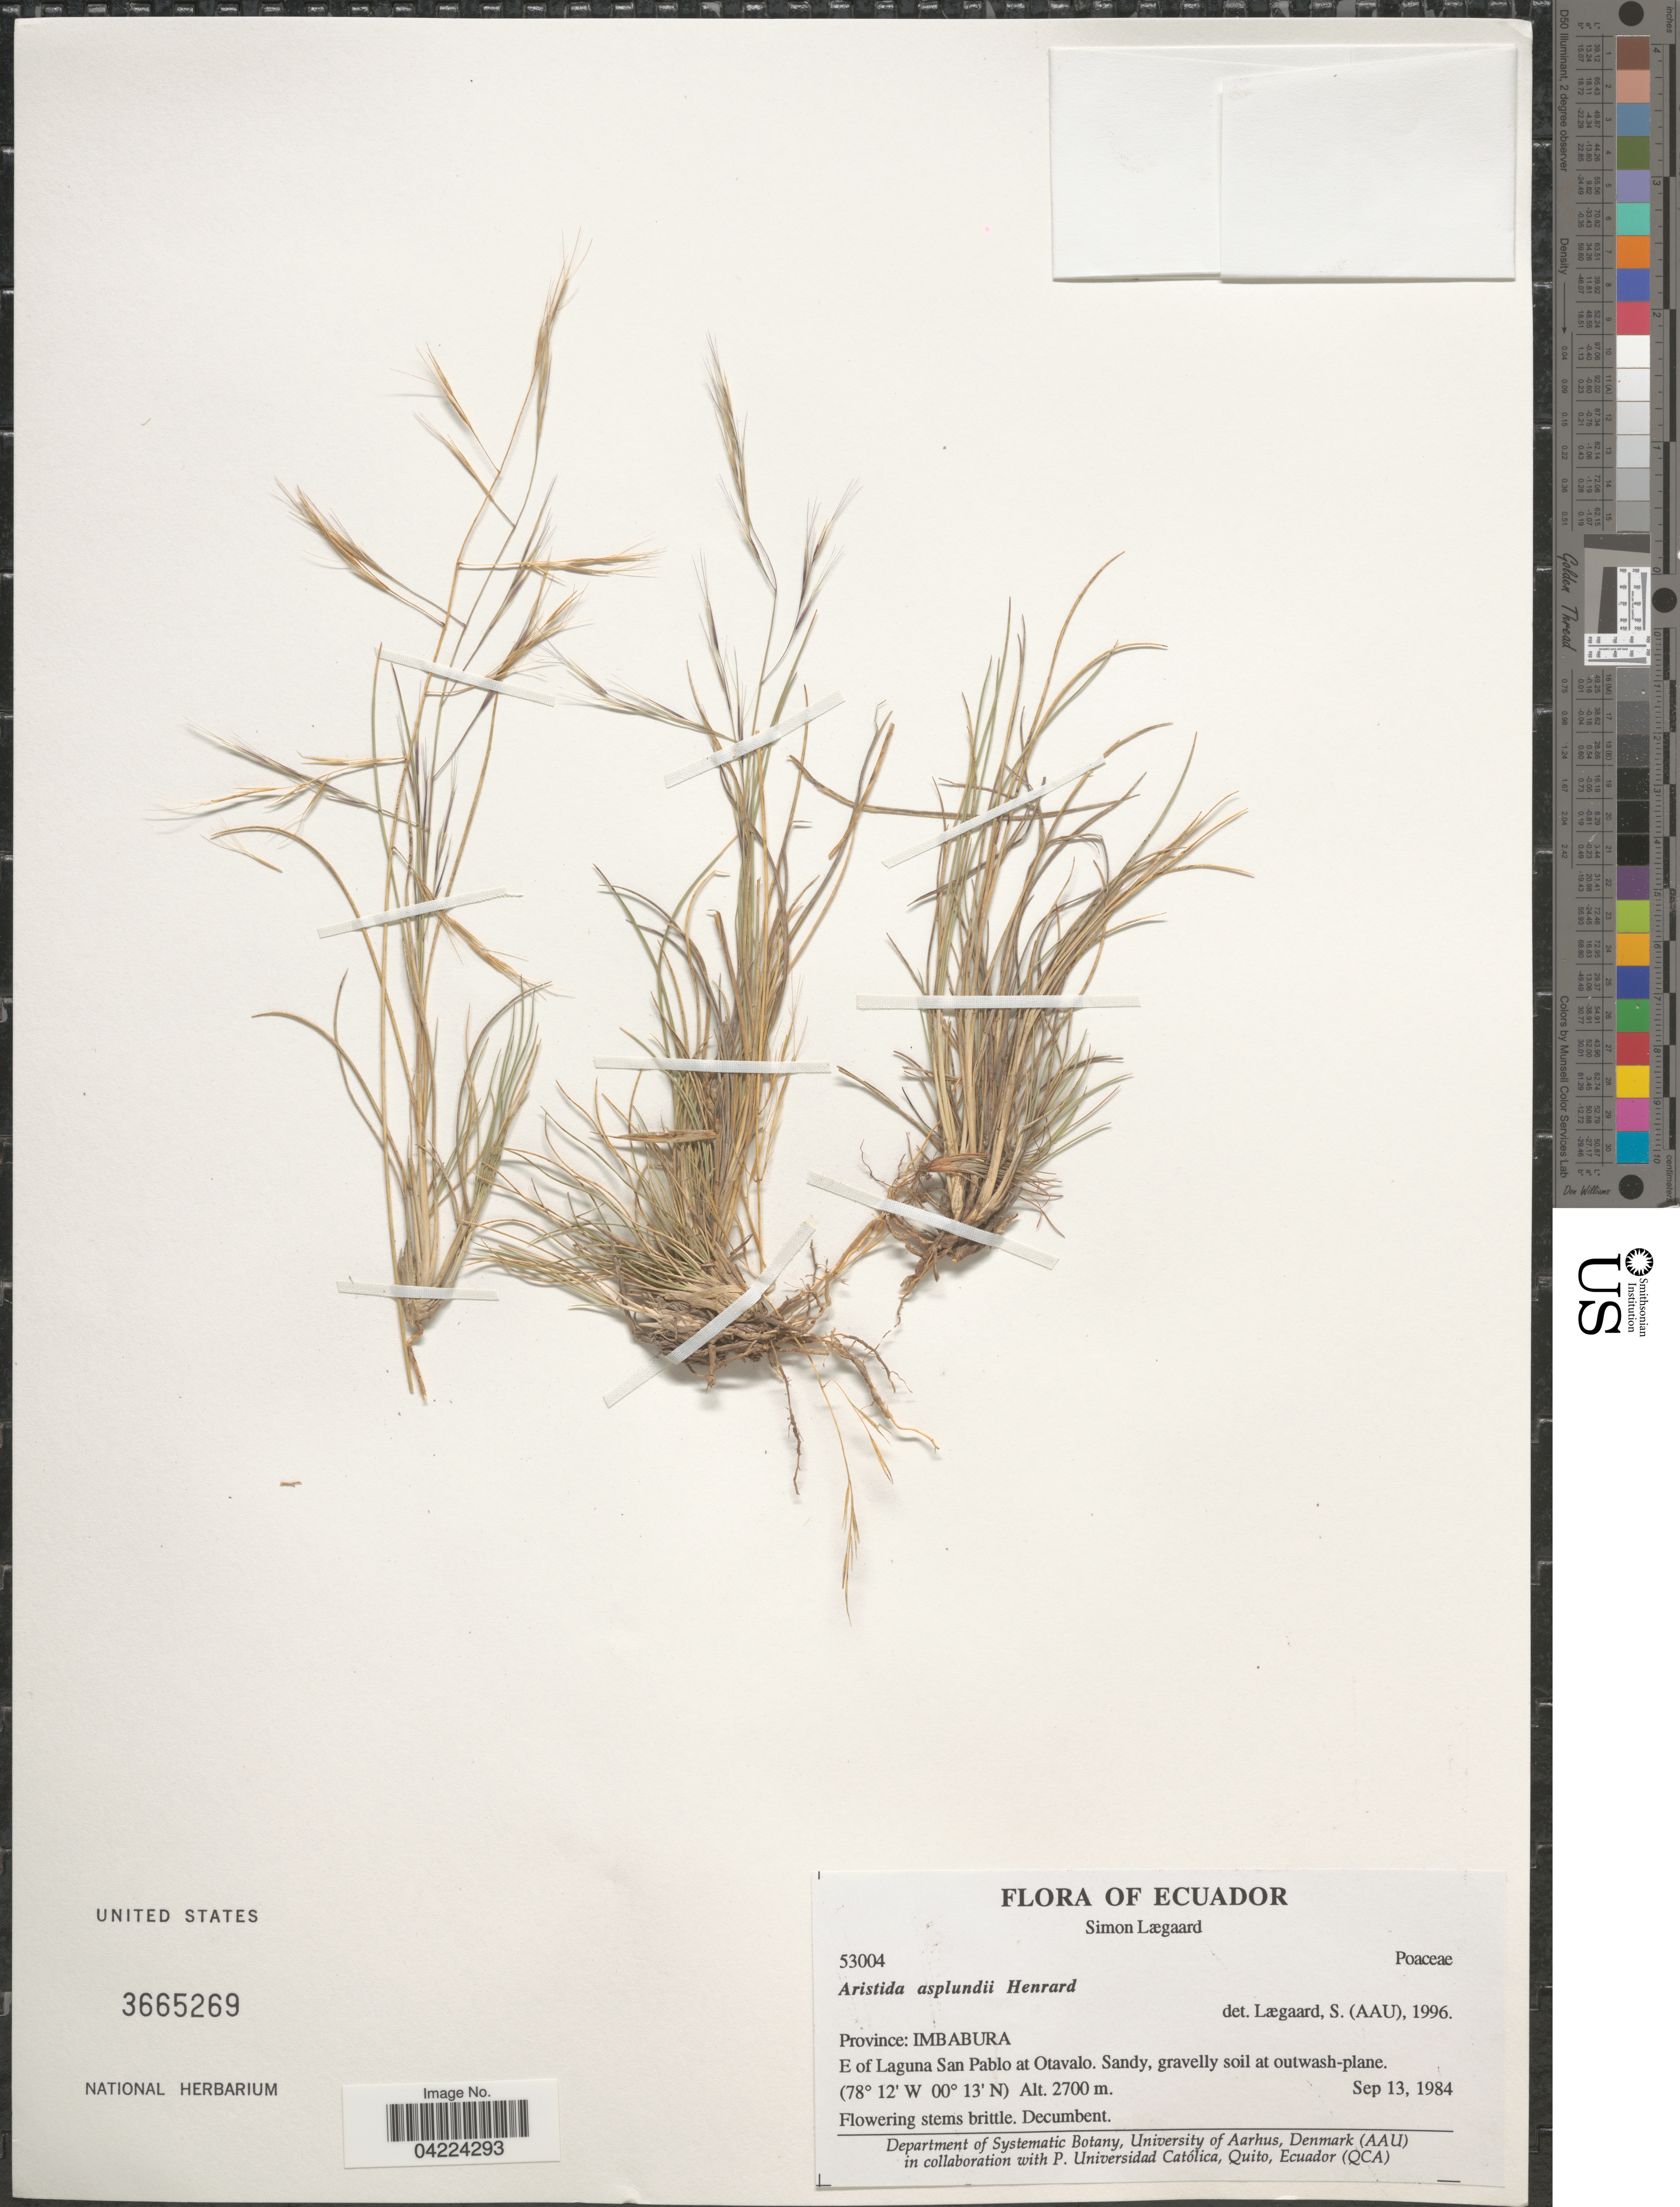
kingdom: Plantae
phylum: Tracheophyta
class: Liliopsida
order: Poales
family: Poaceae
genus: Aristida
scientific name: Aristida asplundii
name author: Henr.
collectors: S. Lægaard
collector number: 53004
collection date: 1984-09-13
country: Ecuador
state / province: Imbabura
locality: E of Laguna San Pablo at Otavalo. At outwash-plane.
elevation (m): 2700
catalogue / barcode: US 3665269